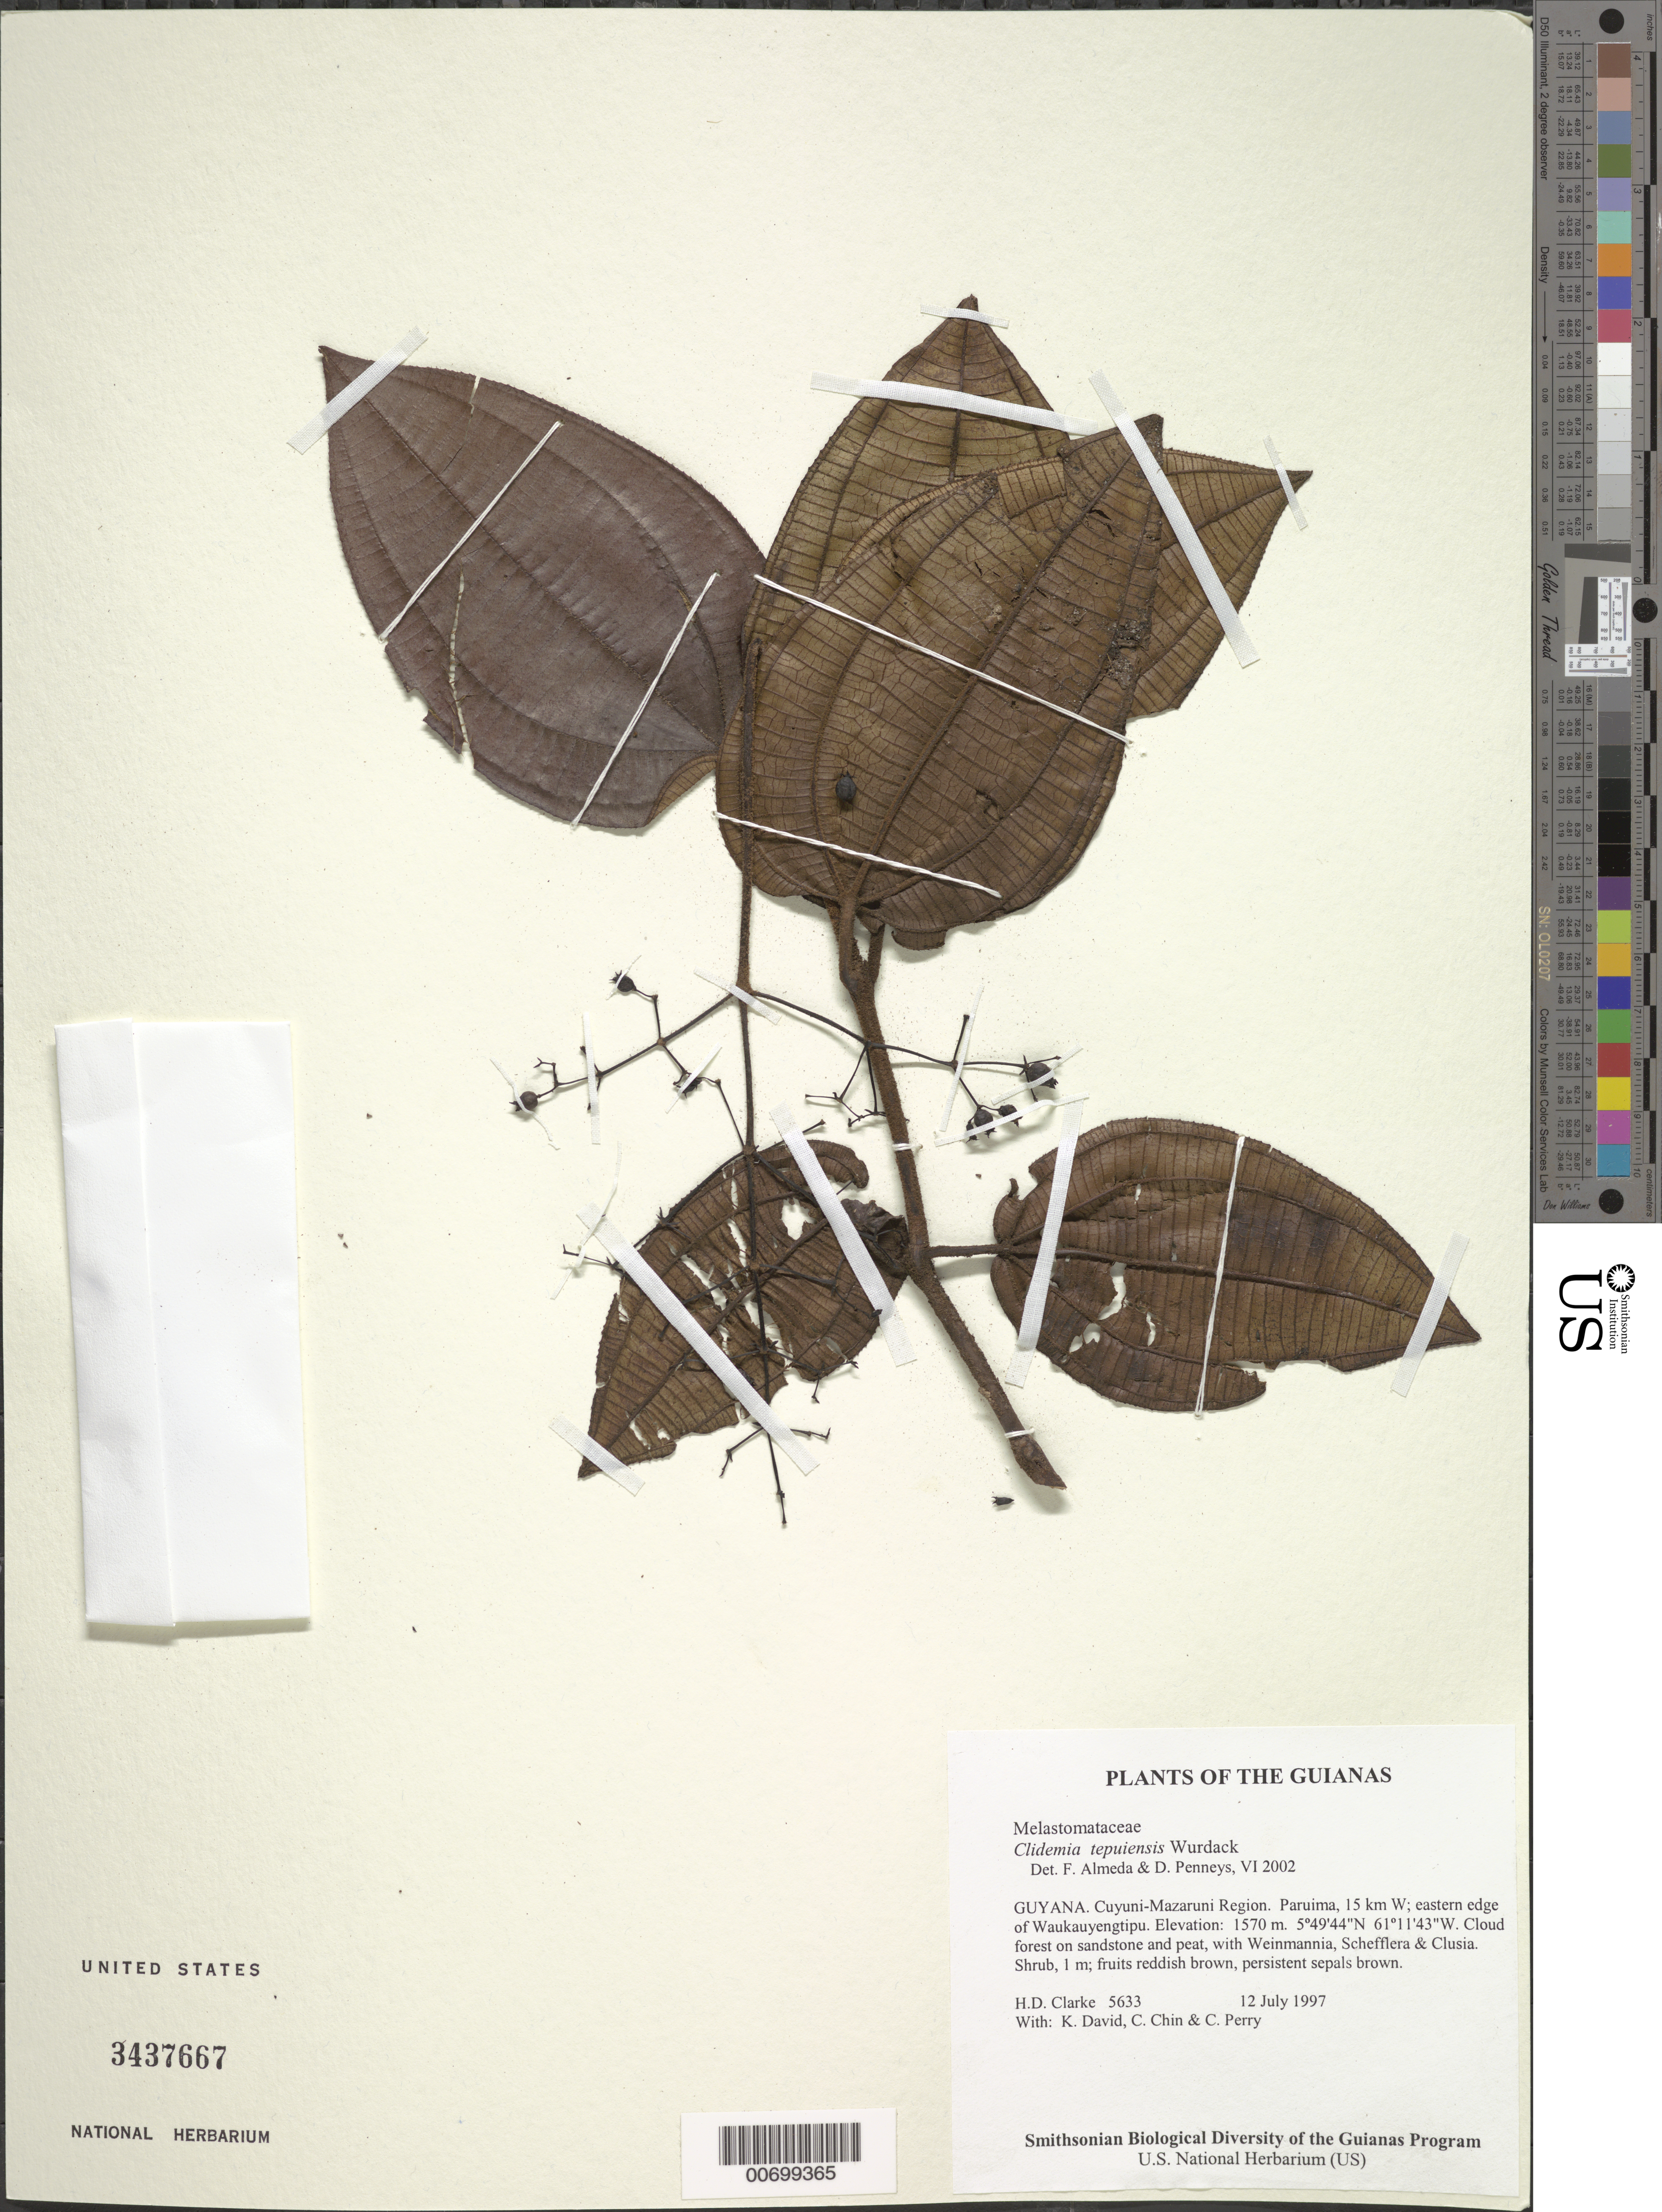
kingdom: Plantae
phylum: Tracheophyta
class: Magnoliopsida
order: Myrtales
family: Melastomataceae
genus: Clidemia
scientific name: Clidemia tepuiensis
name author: Wurdack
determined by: Almeda, F.; Penneys, D. S.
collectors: H. D. Clarke, K. David, C. Chin & C. Perry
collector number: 5633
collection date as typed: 12 July 1997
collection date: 1997-07-12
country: Guyana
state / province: Cuyuni-Mazaruni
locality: Paruima, 15 km W; eastern edge of Waukauyengtipu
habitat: Cloud forest on sandstone and peat, with Weinmannia, Schefflera & Clusia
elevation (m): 1570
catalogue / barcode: US 3437667